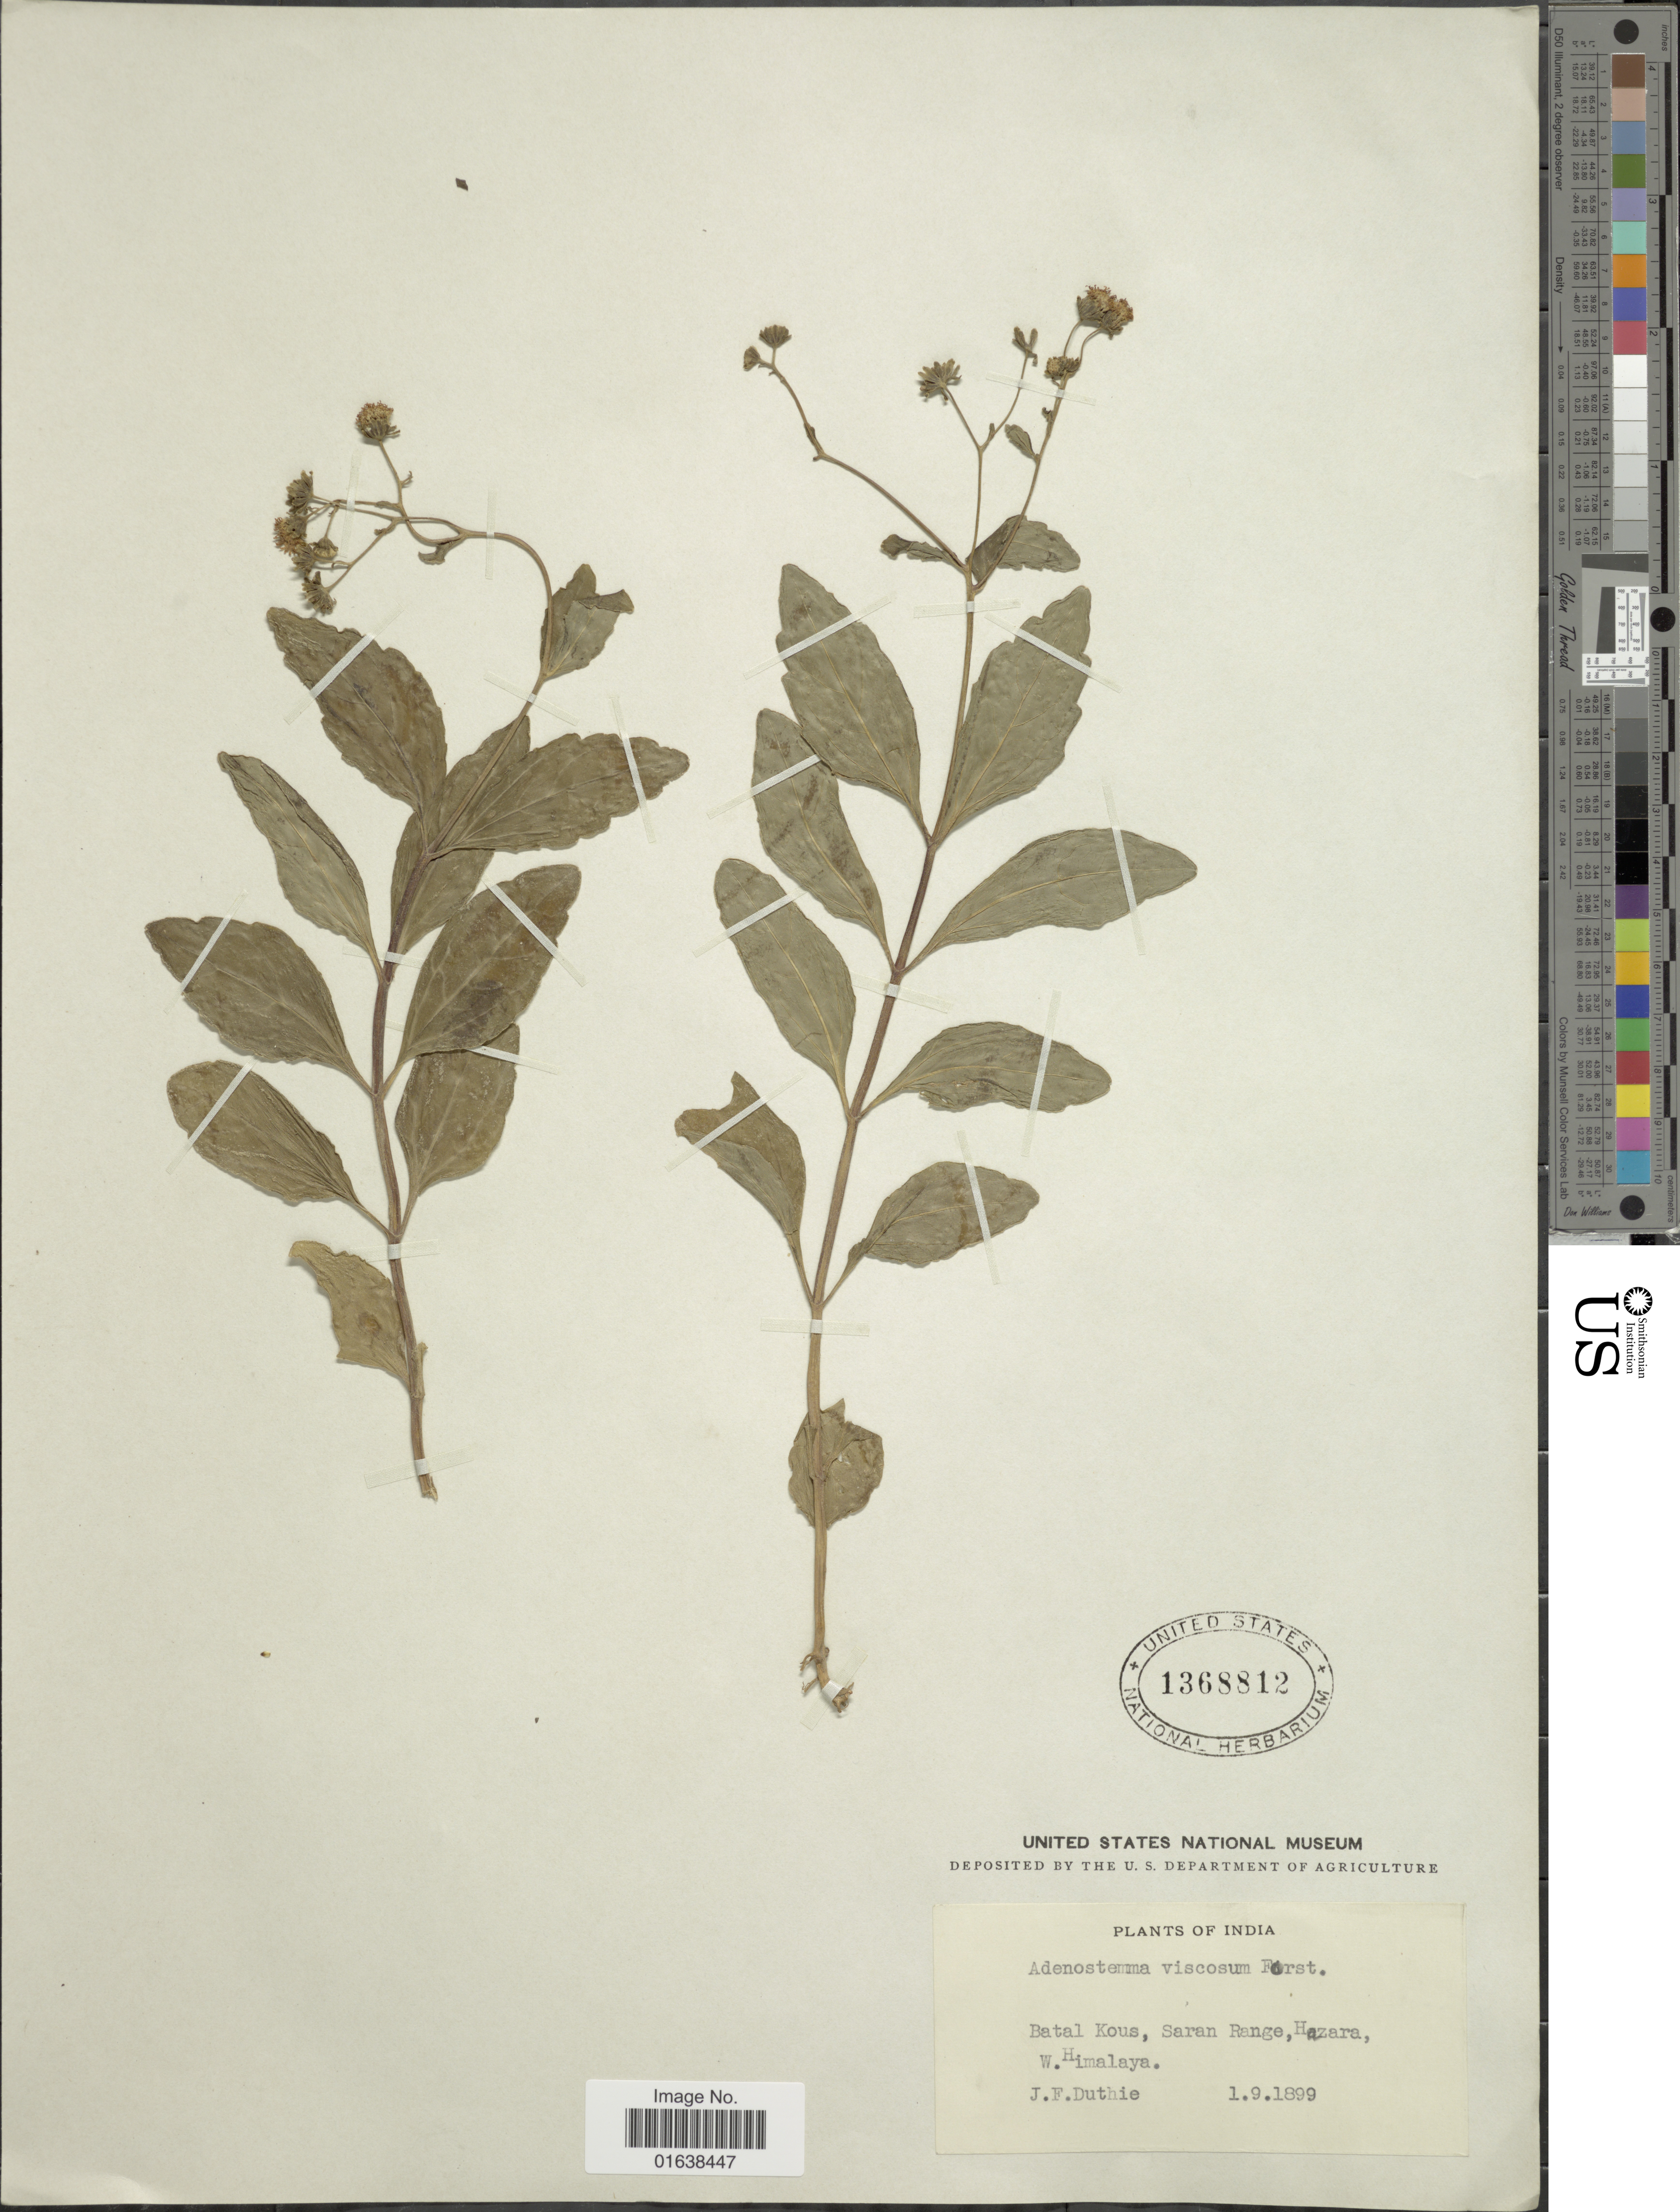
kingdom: Plantae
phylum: Tracheophyta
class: Magnoliopsida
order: Asterales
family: Asteraceae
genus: Adenostemma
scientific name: Adenostemma lavenia var. lavenia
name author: Kuntze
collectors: J. F. Duthie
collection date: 1899-09-01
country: Pakistan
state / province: Khyber Pakhtunkhwa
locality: India. Batal Kous, Saran Range, Hazara, W. Himalaya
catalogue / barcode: US 1368812